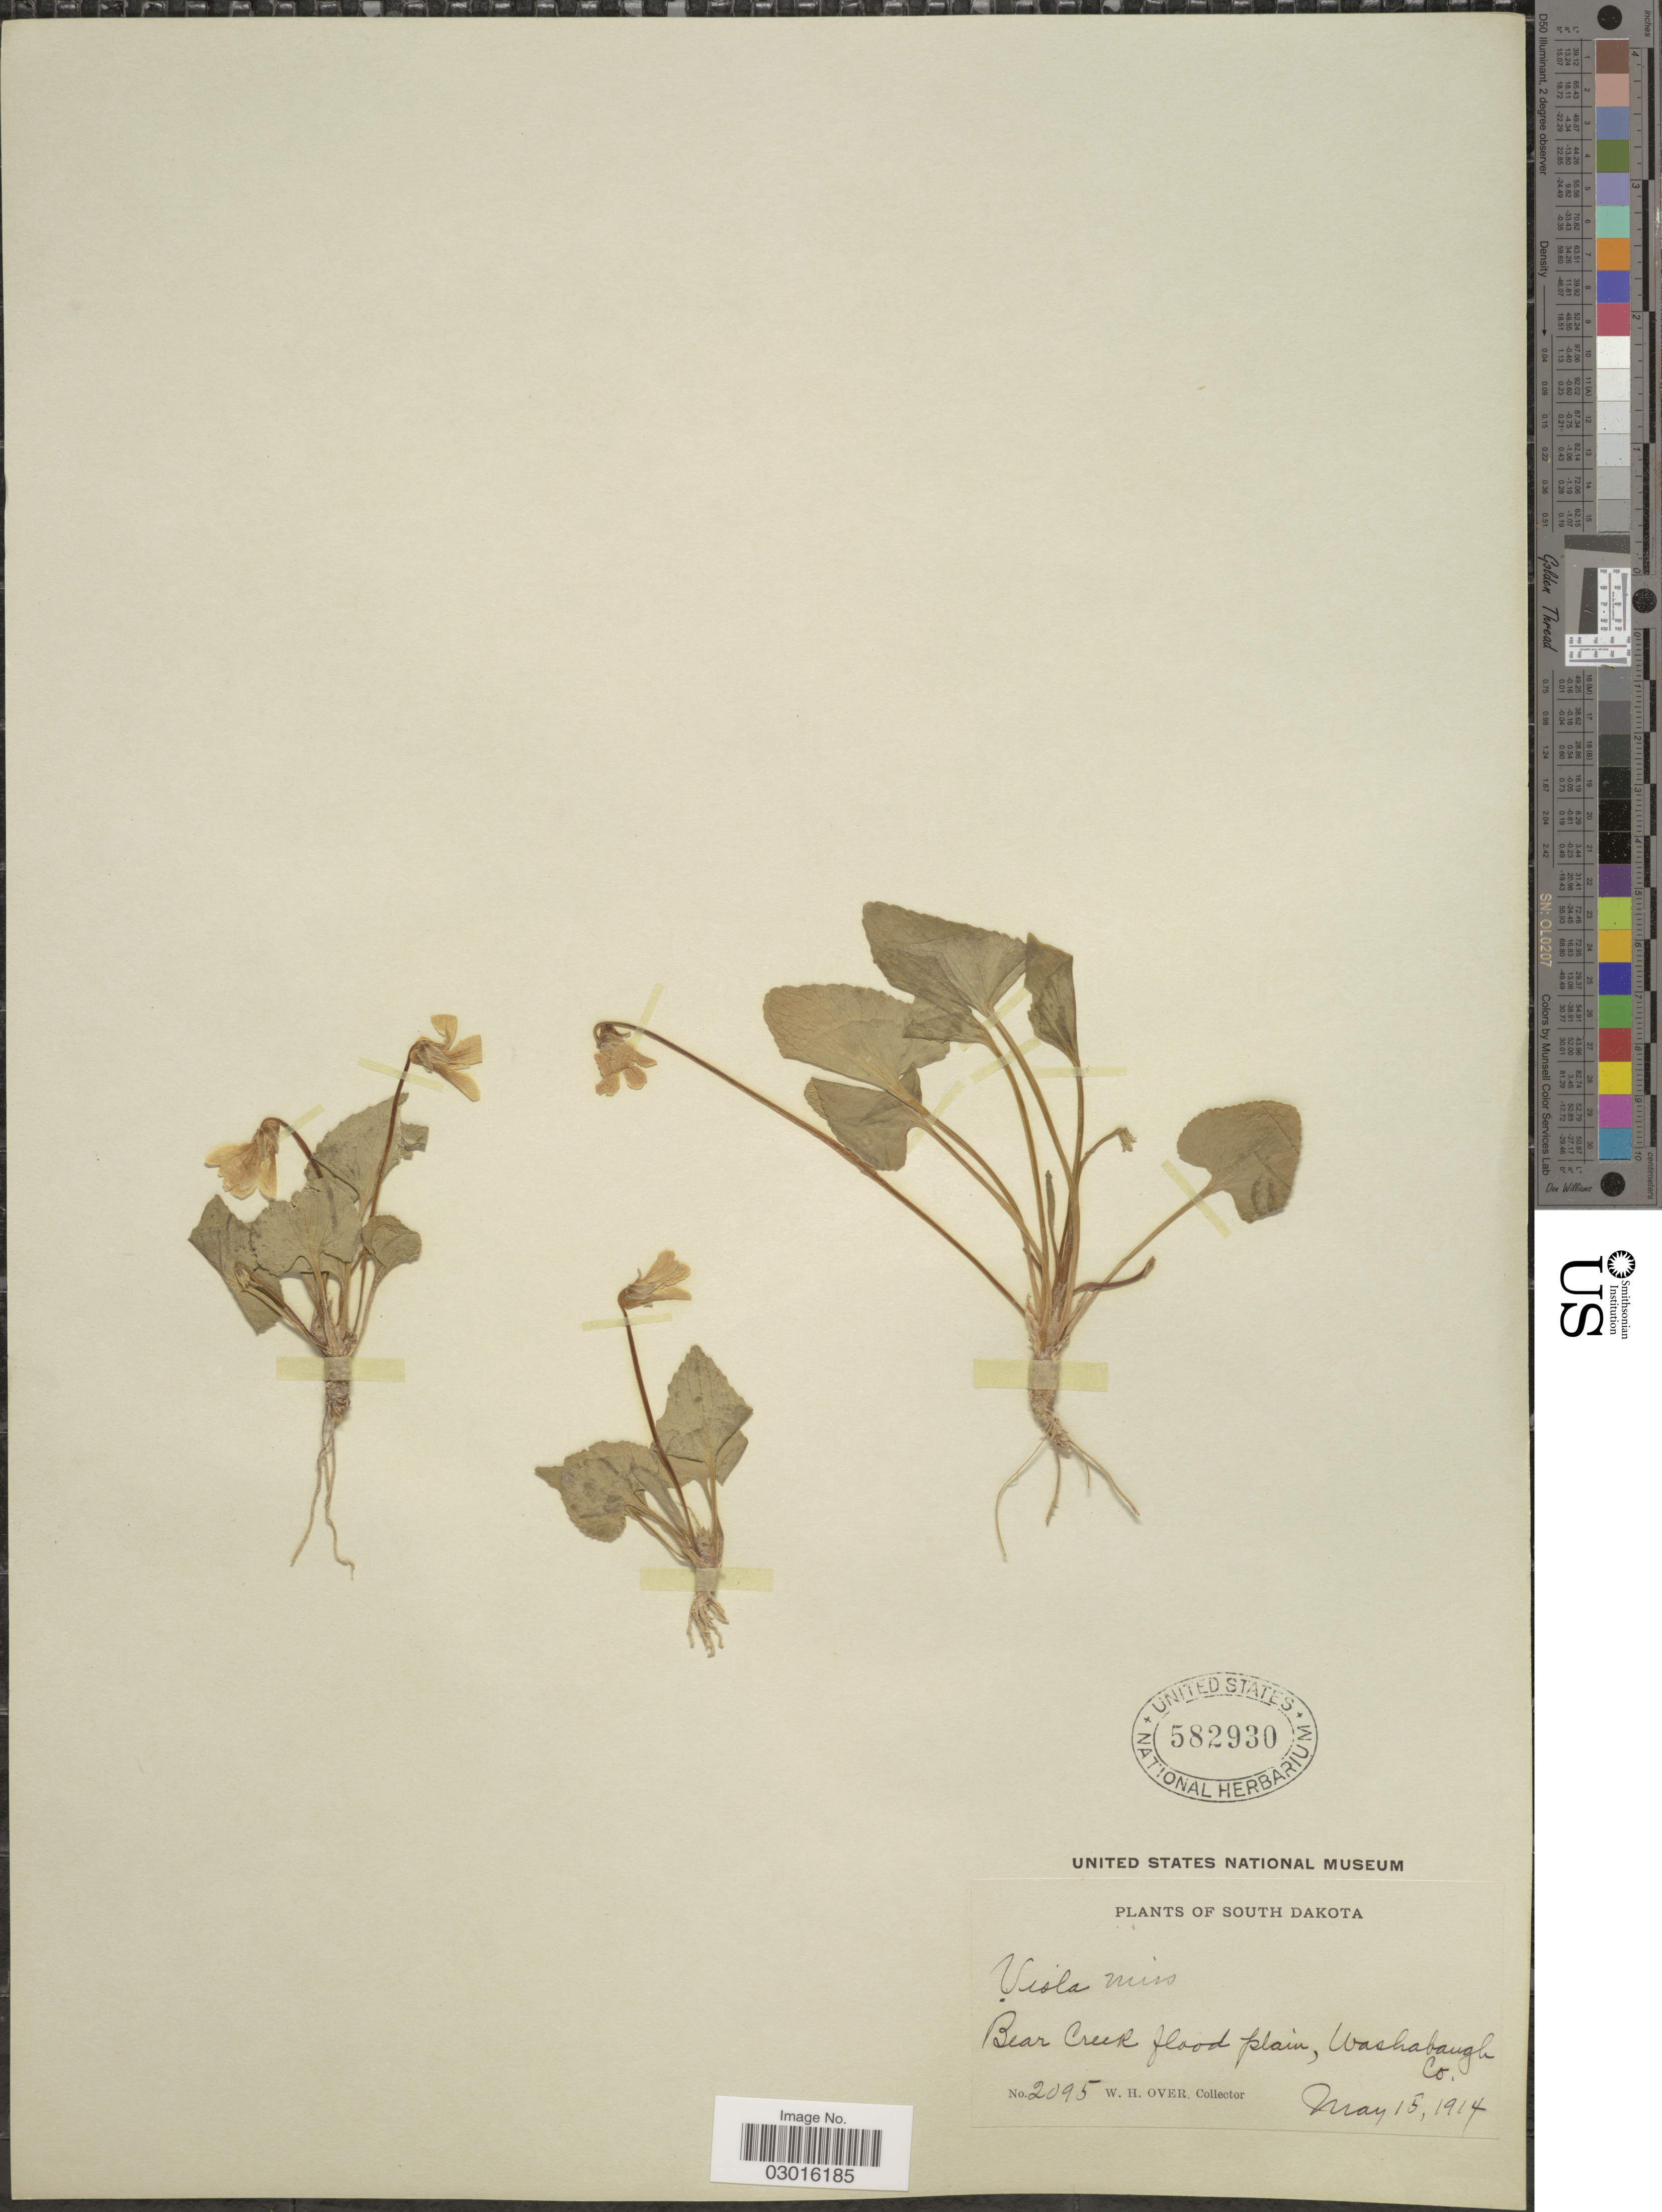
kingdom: Plantae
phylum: Tracheophyta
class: Magnoliopsida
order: Malpighiales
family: Violaceae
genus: Viola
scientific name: Viola missouriensis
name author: Greene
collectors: W. Over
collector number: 2095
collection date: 1914-05-15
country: United States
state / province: South Dakota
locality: Bear Creek flood plain, Washabaugh Co.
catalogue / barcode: US 582930